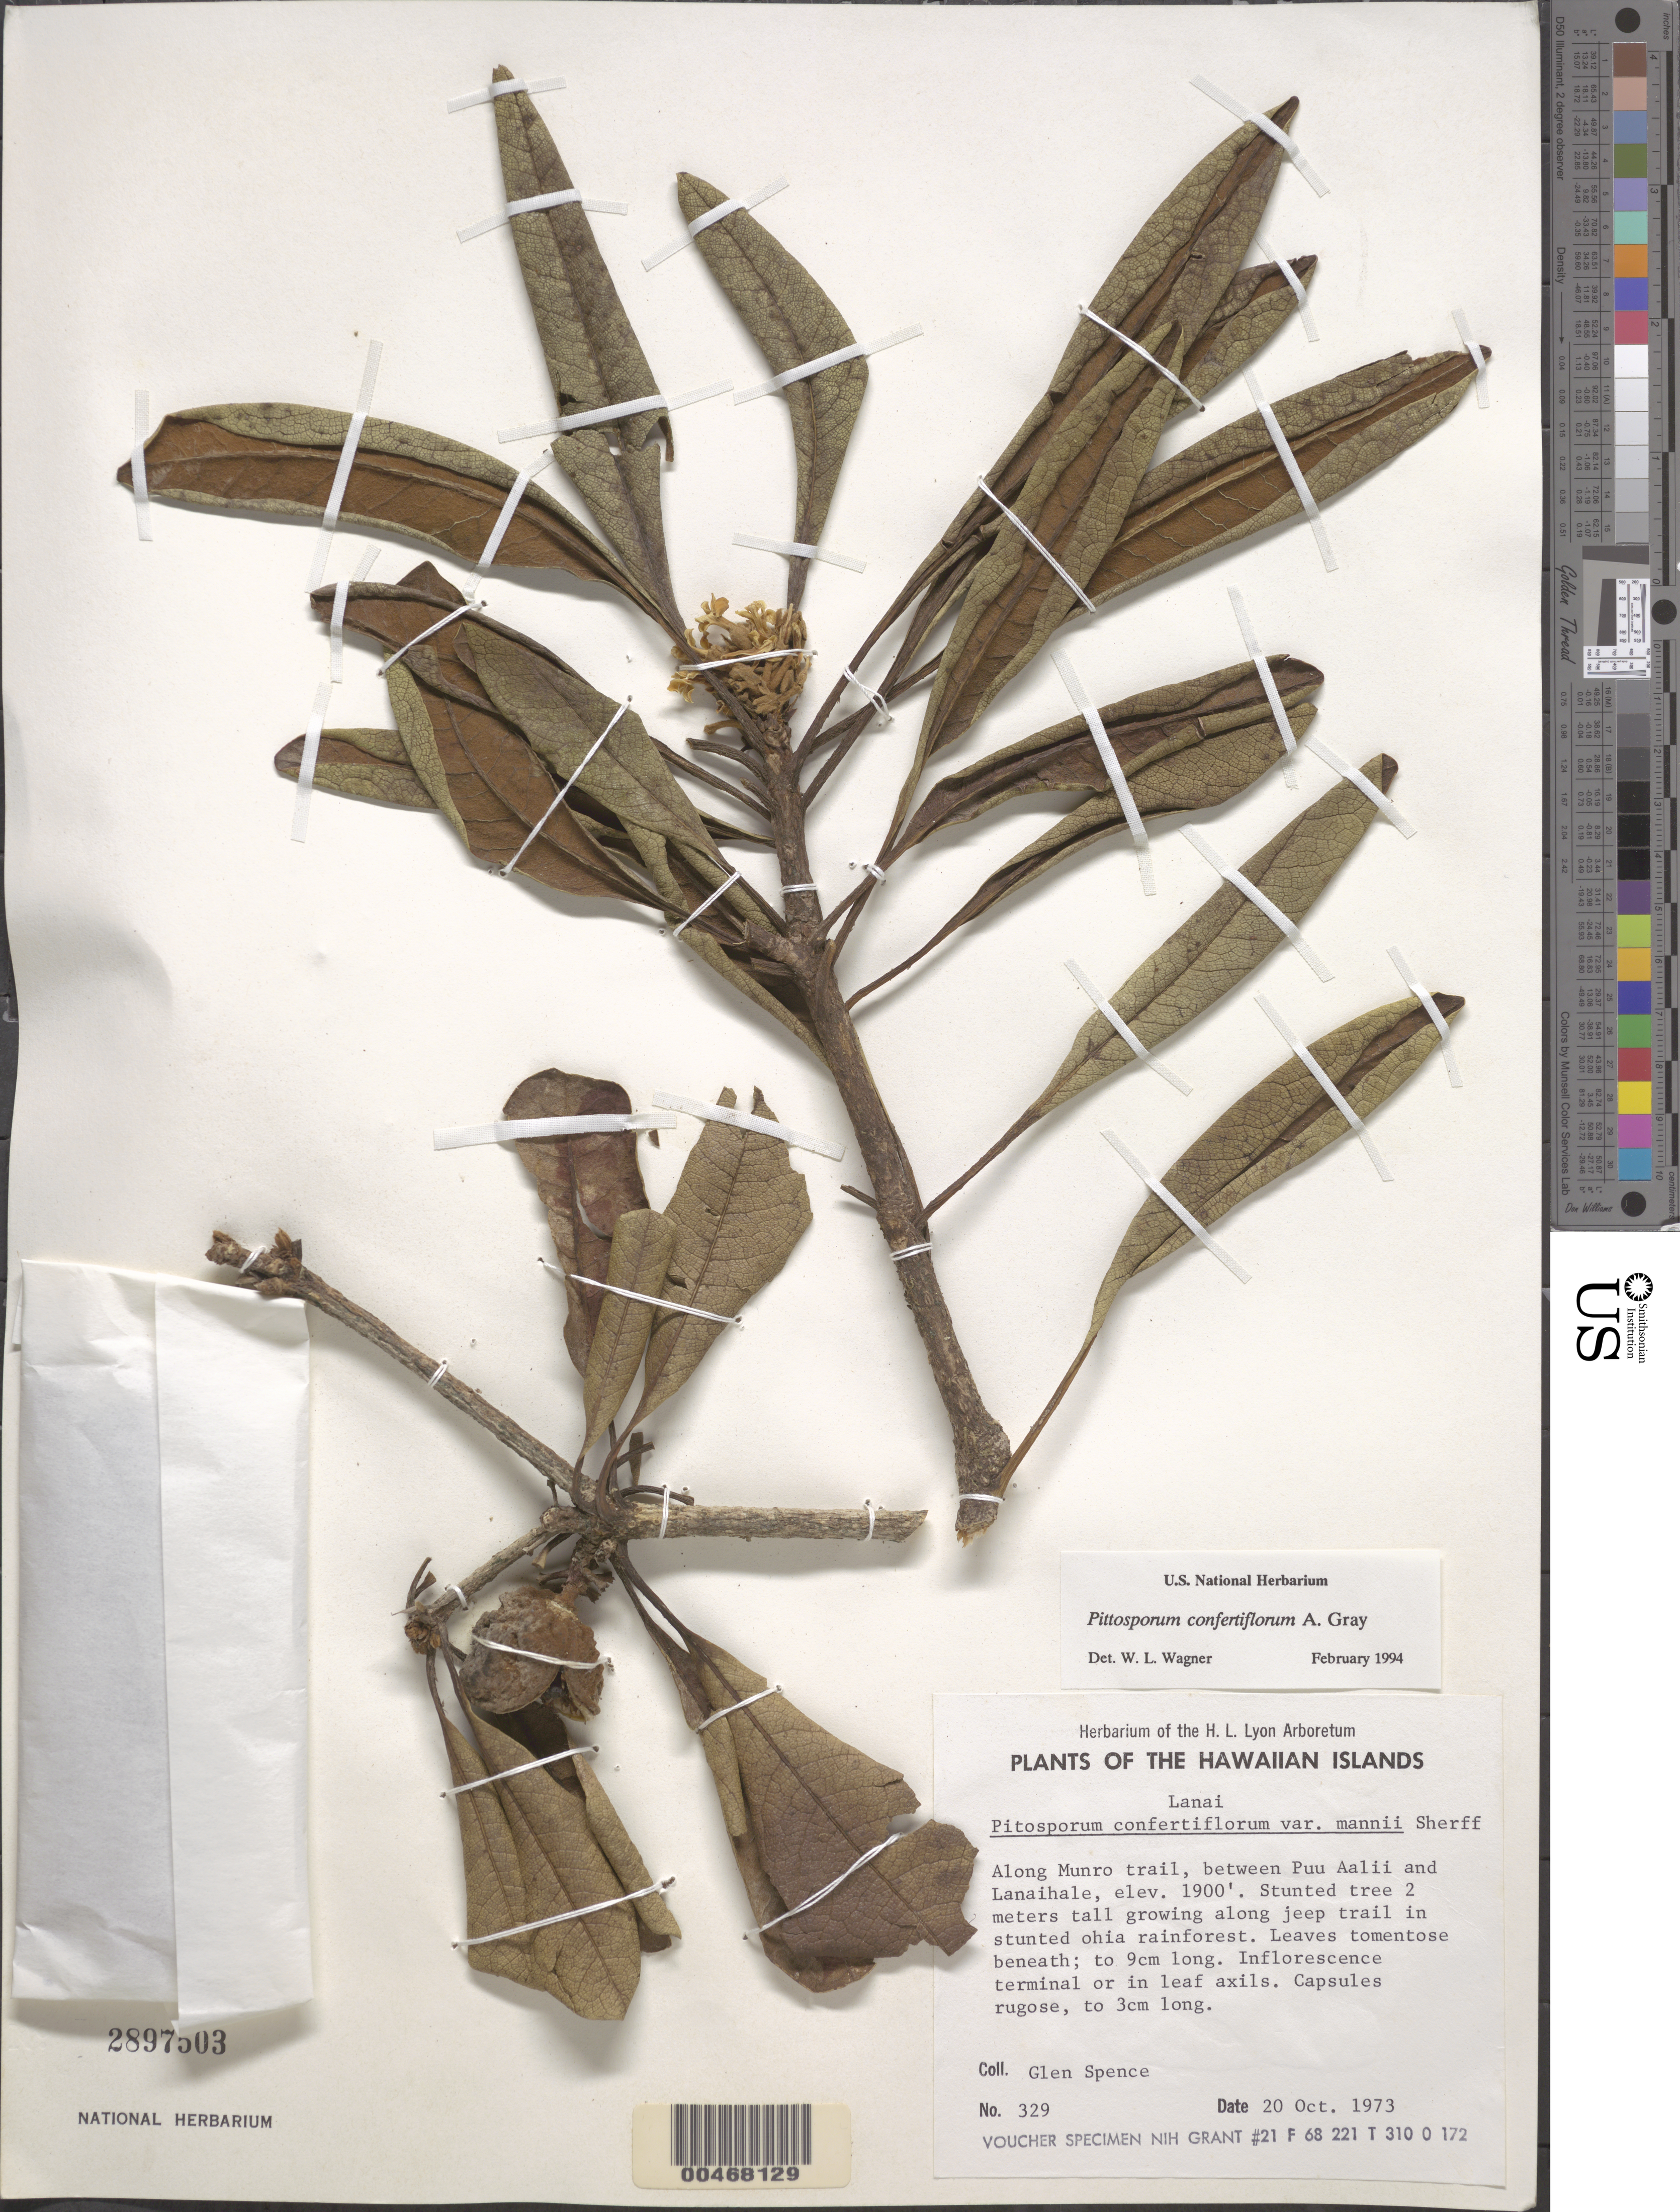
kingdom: Plantae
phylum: Tracheophyta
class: Magnoliopsida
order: Apiales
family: Pittosporaceae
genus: Pittosporum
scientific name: Pittosporum confertiflorum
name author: A. Gray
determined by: Wagner, W. L., (BOT), Smithsonian Institution - National Museum of Natural History (UNITED STATES)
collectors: G. Spence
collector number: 329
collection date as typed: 20 Oct 1973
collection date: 1973-10-20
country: United States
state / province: Hawaii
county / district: Maui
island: Lana'i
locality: Along Munro trail, between Puu Aalii and Lanaihale, along jeep trail.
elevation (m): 579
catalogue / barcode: US 2897503